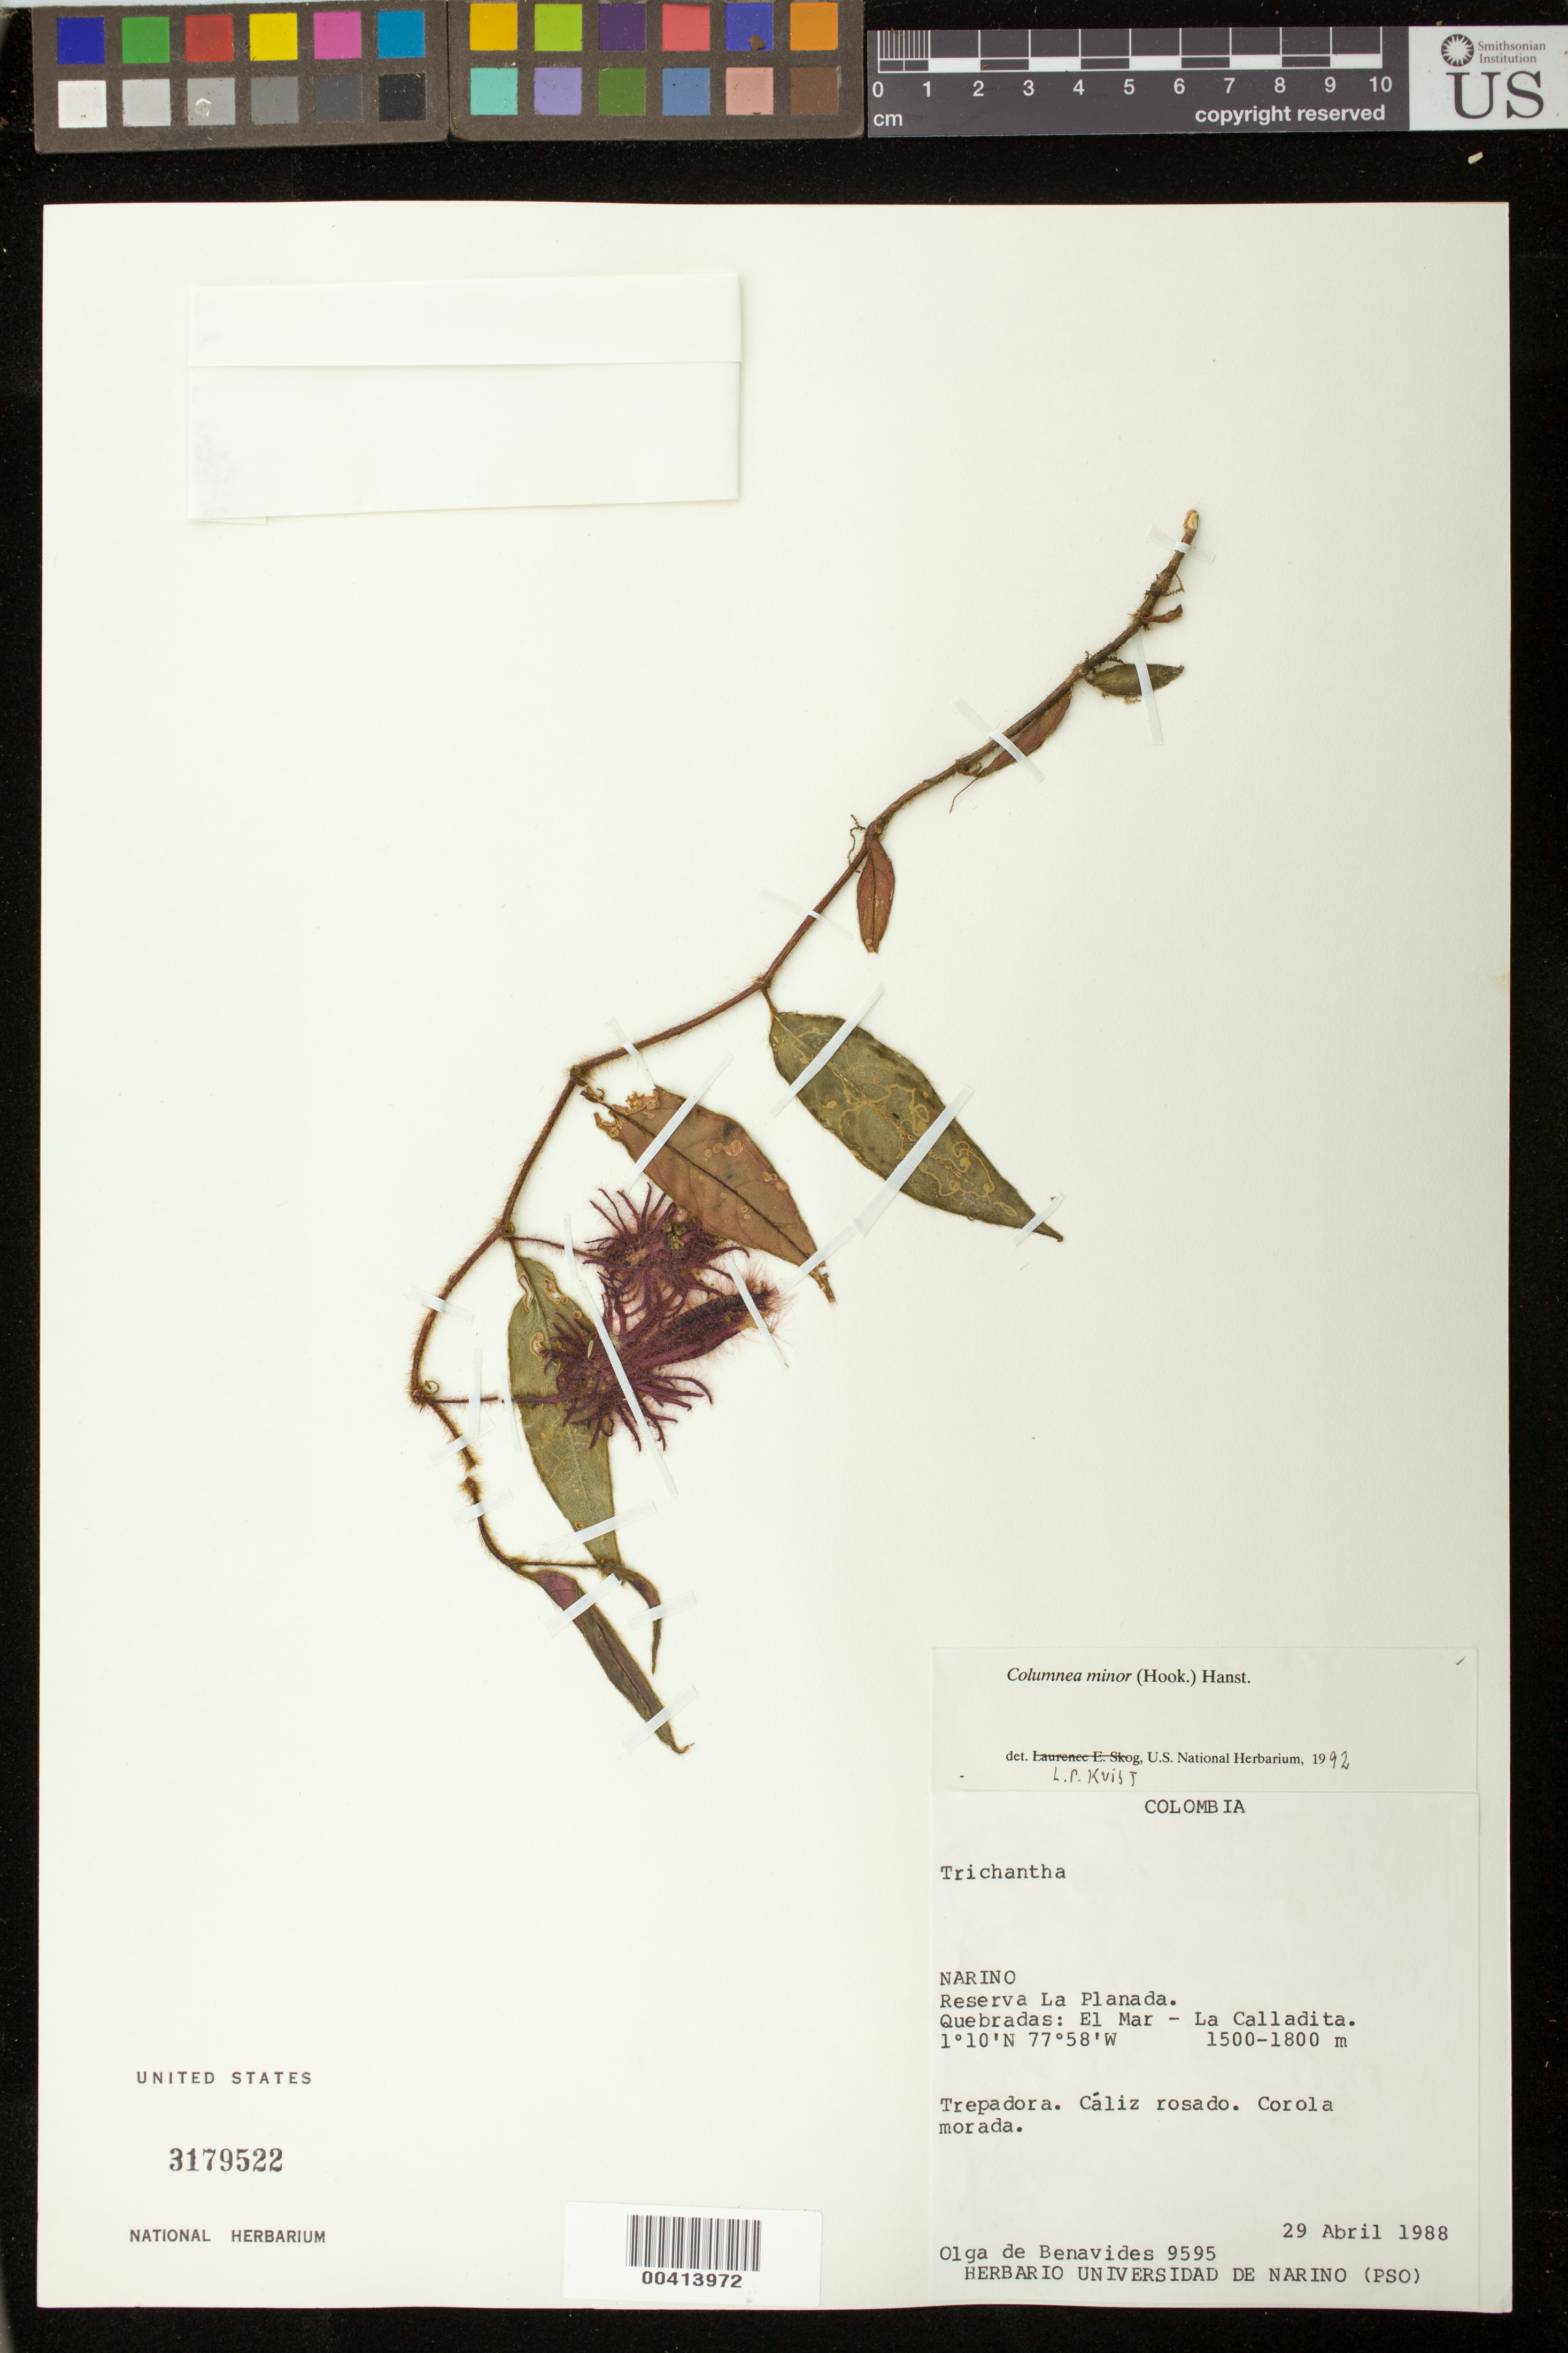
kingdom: Plantae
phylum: Tracheophyta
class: Magnoliopsida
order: Lamiales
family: Gesneriaceae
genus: Columnea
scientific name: Columnea minor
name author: (Hook.) Hanst.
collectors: Olga S. de Benavides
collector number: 9595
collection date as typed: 29 Apr 1988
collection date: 1988-04-29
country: Colombia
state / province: Nariño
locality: El Mar - La Caladita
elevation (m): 1500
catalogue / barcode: US 3179522